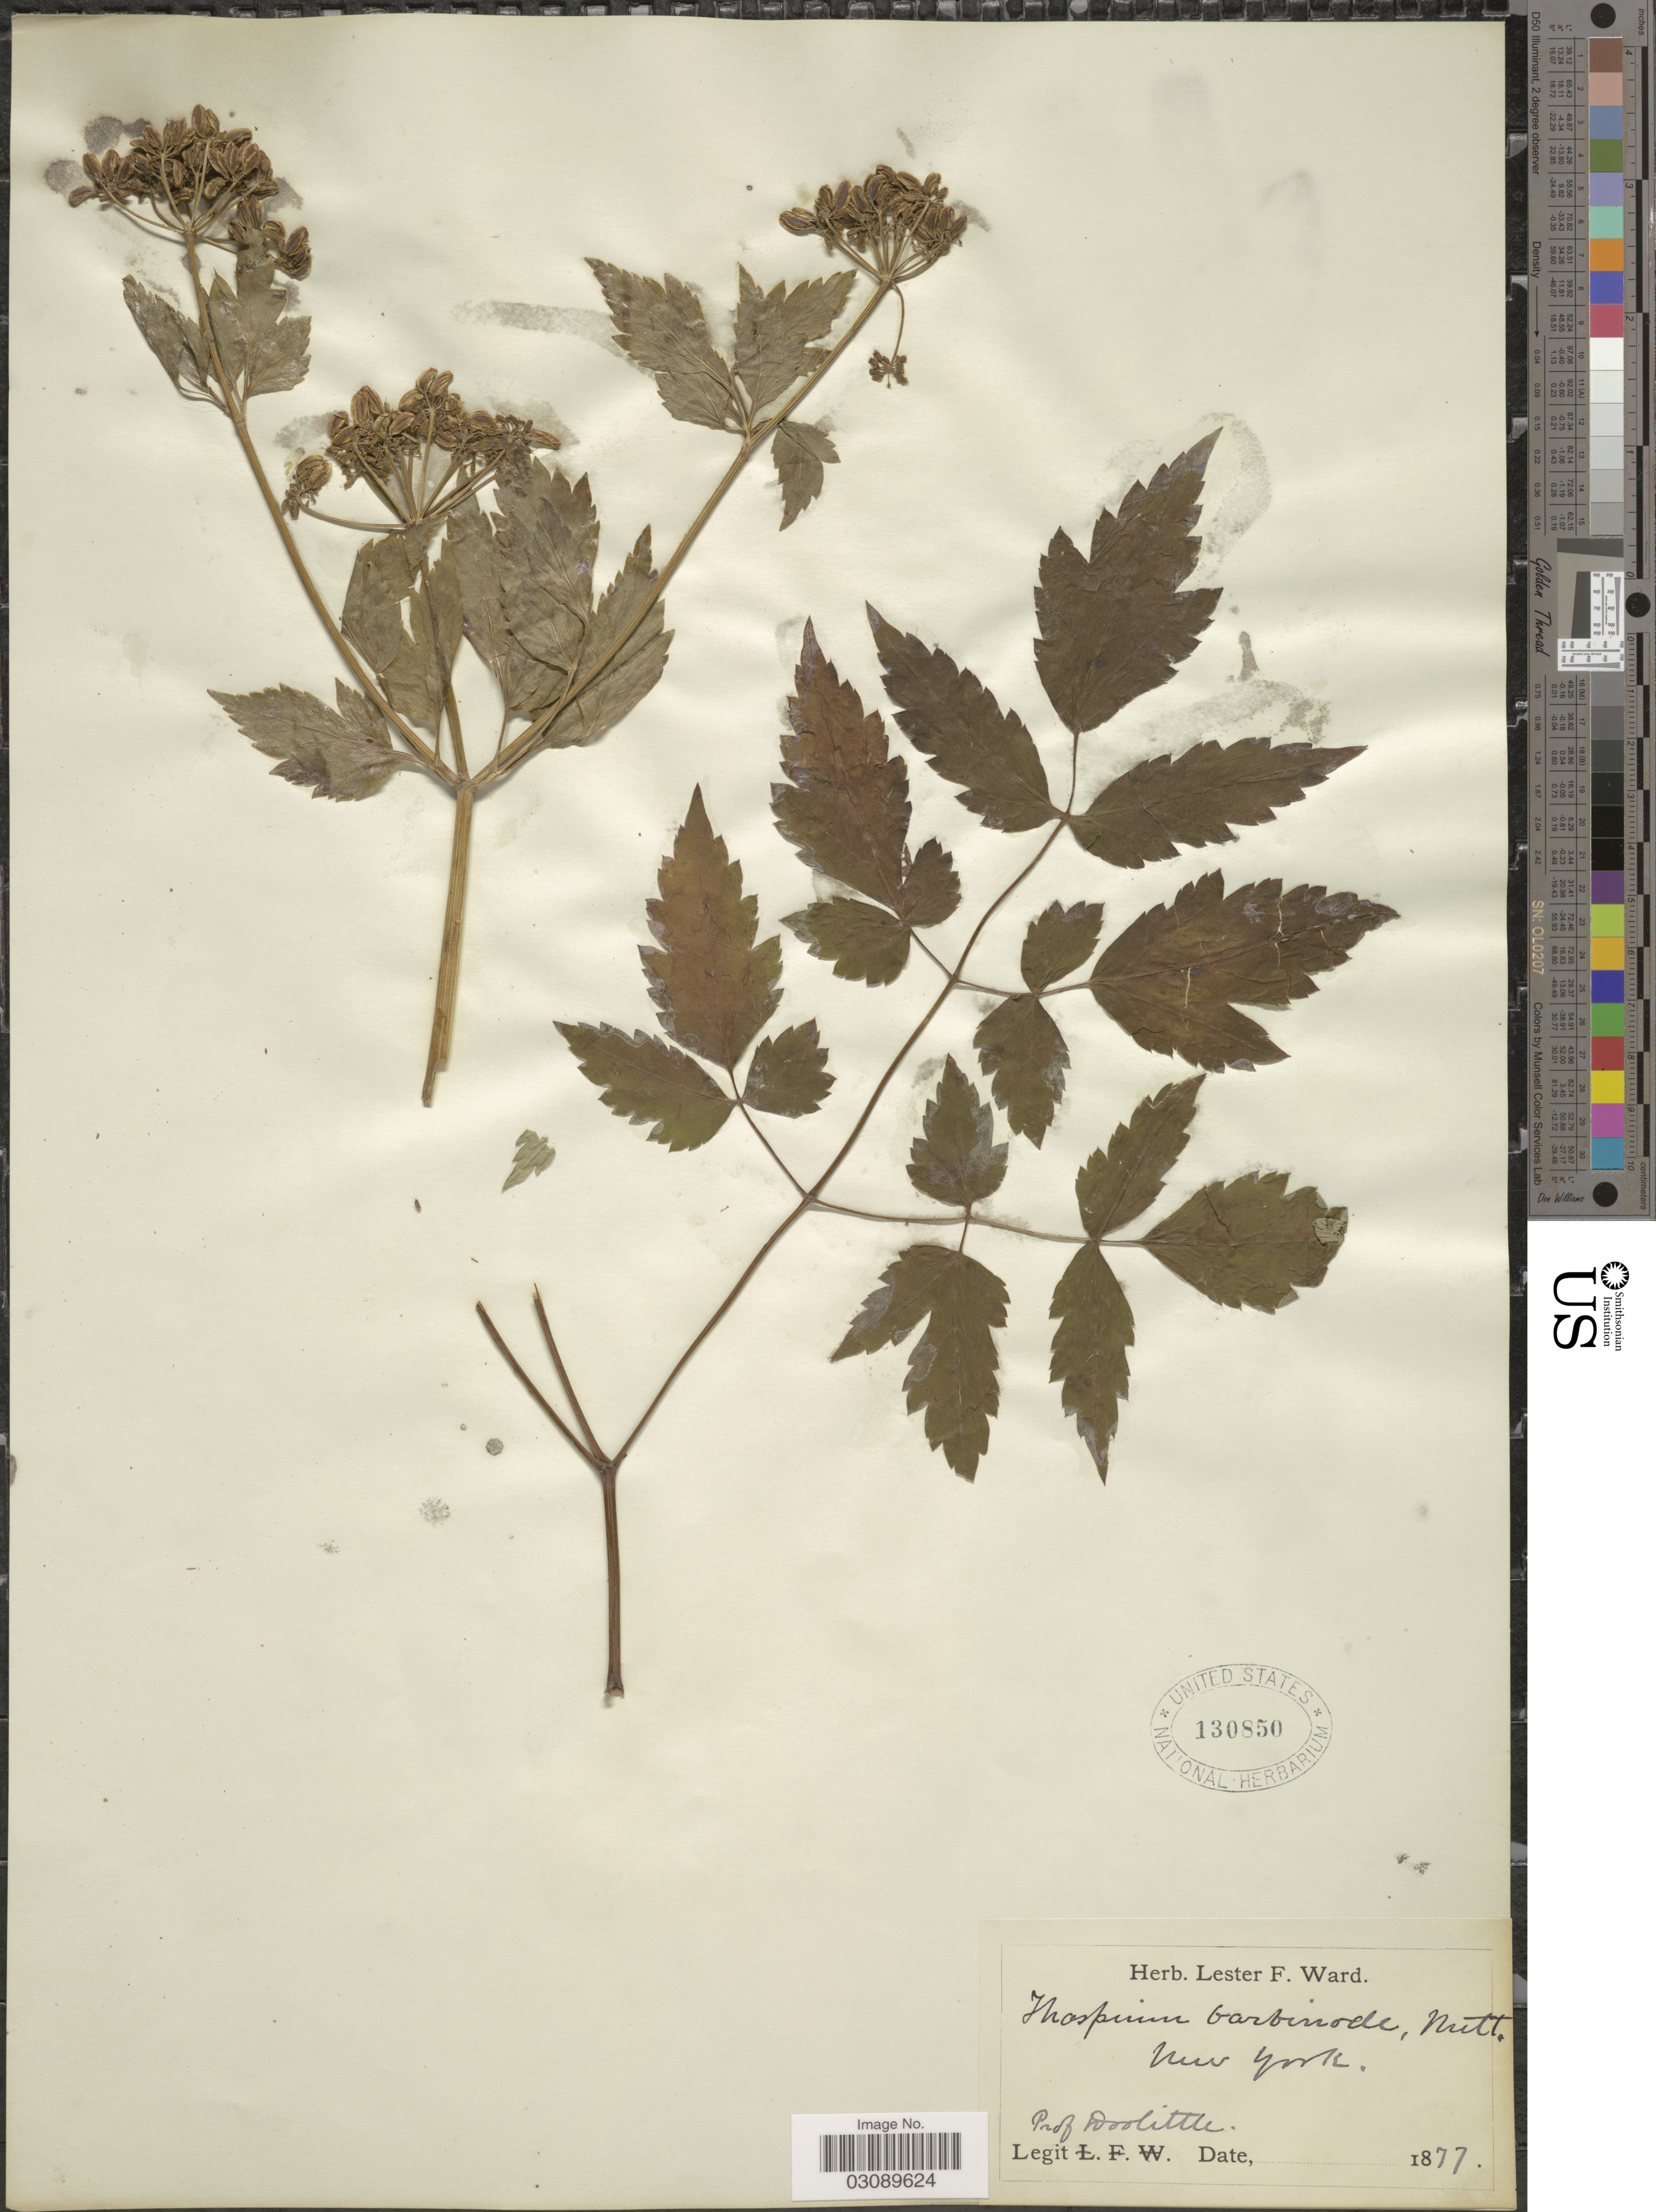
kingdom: Plantae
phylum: Tracheophyta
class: Magnoliopsida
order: Apiales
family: Apiaceae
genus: Thaspium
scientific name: Thaspium barbinode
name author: (Michx.) Nutt.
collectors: Prof. Doolittle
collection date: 1877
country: United States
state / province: New York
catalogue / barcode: US 130850